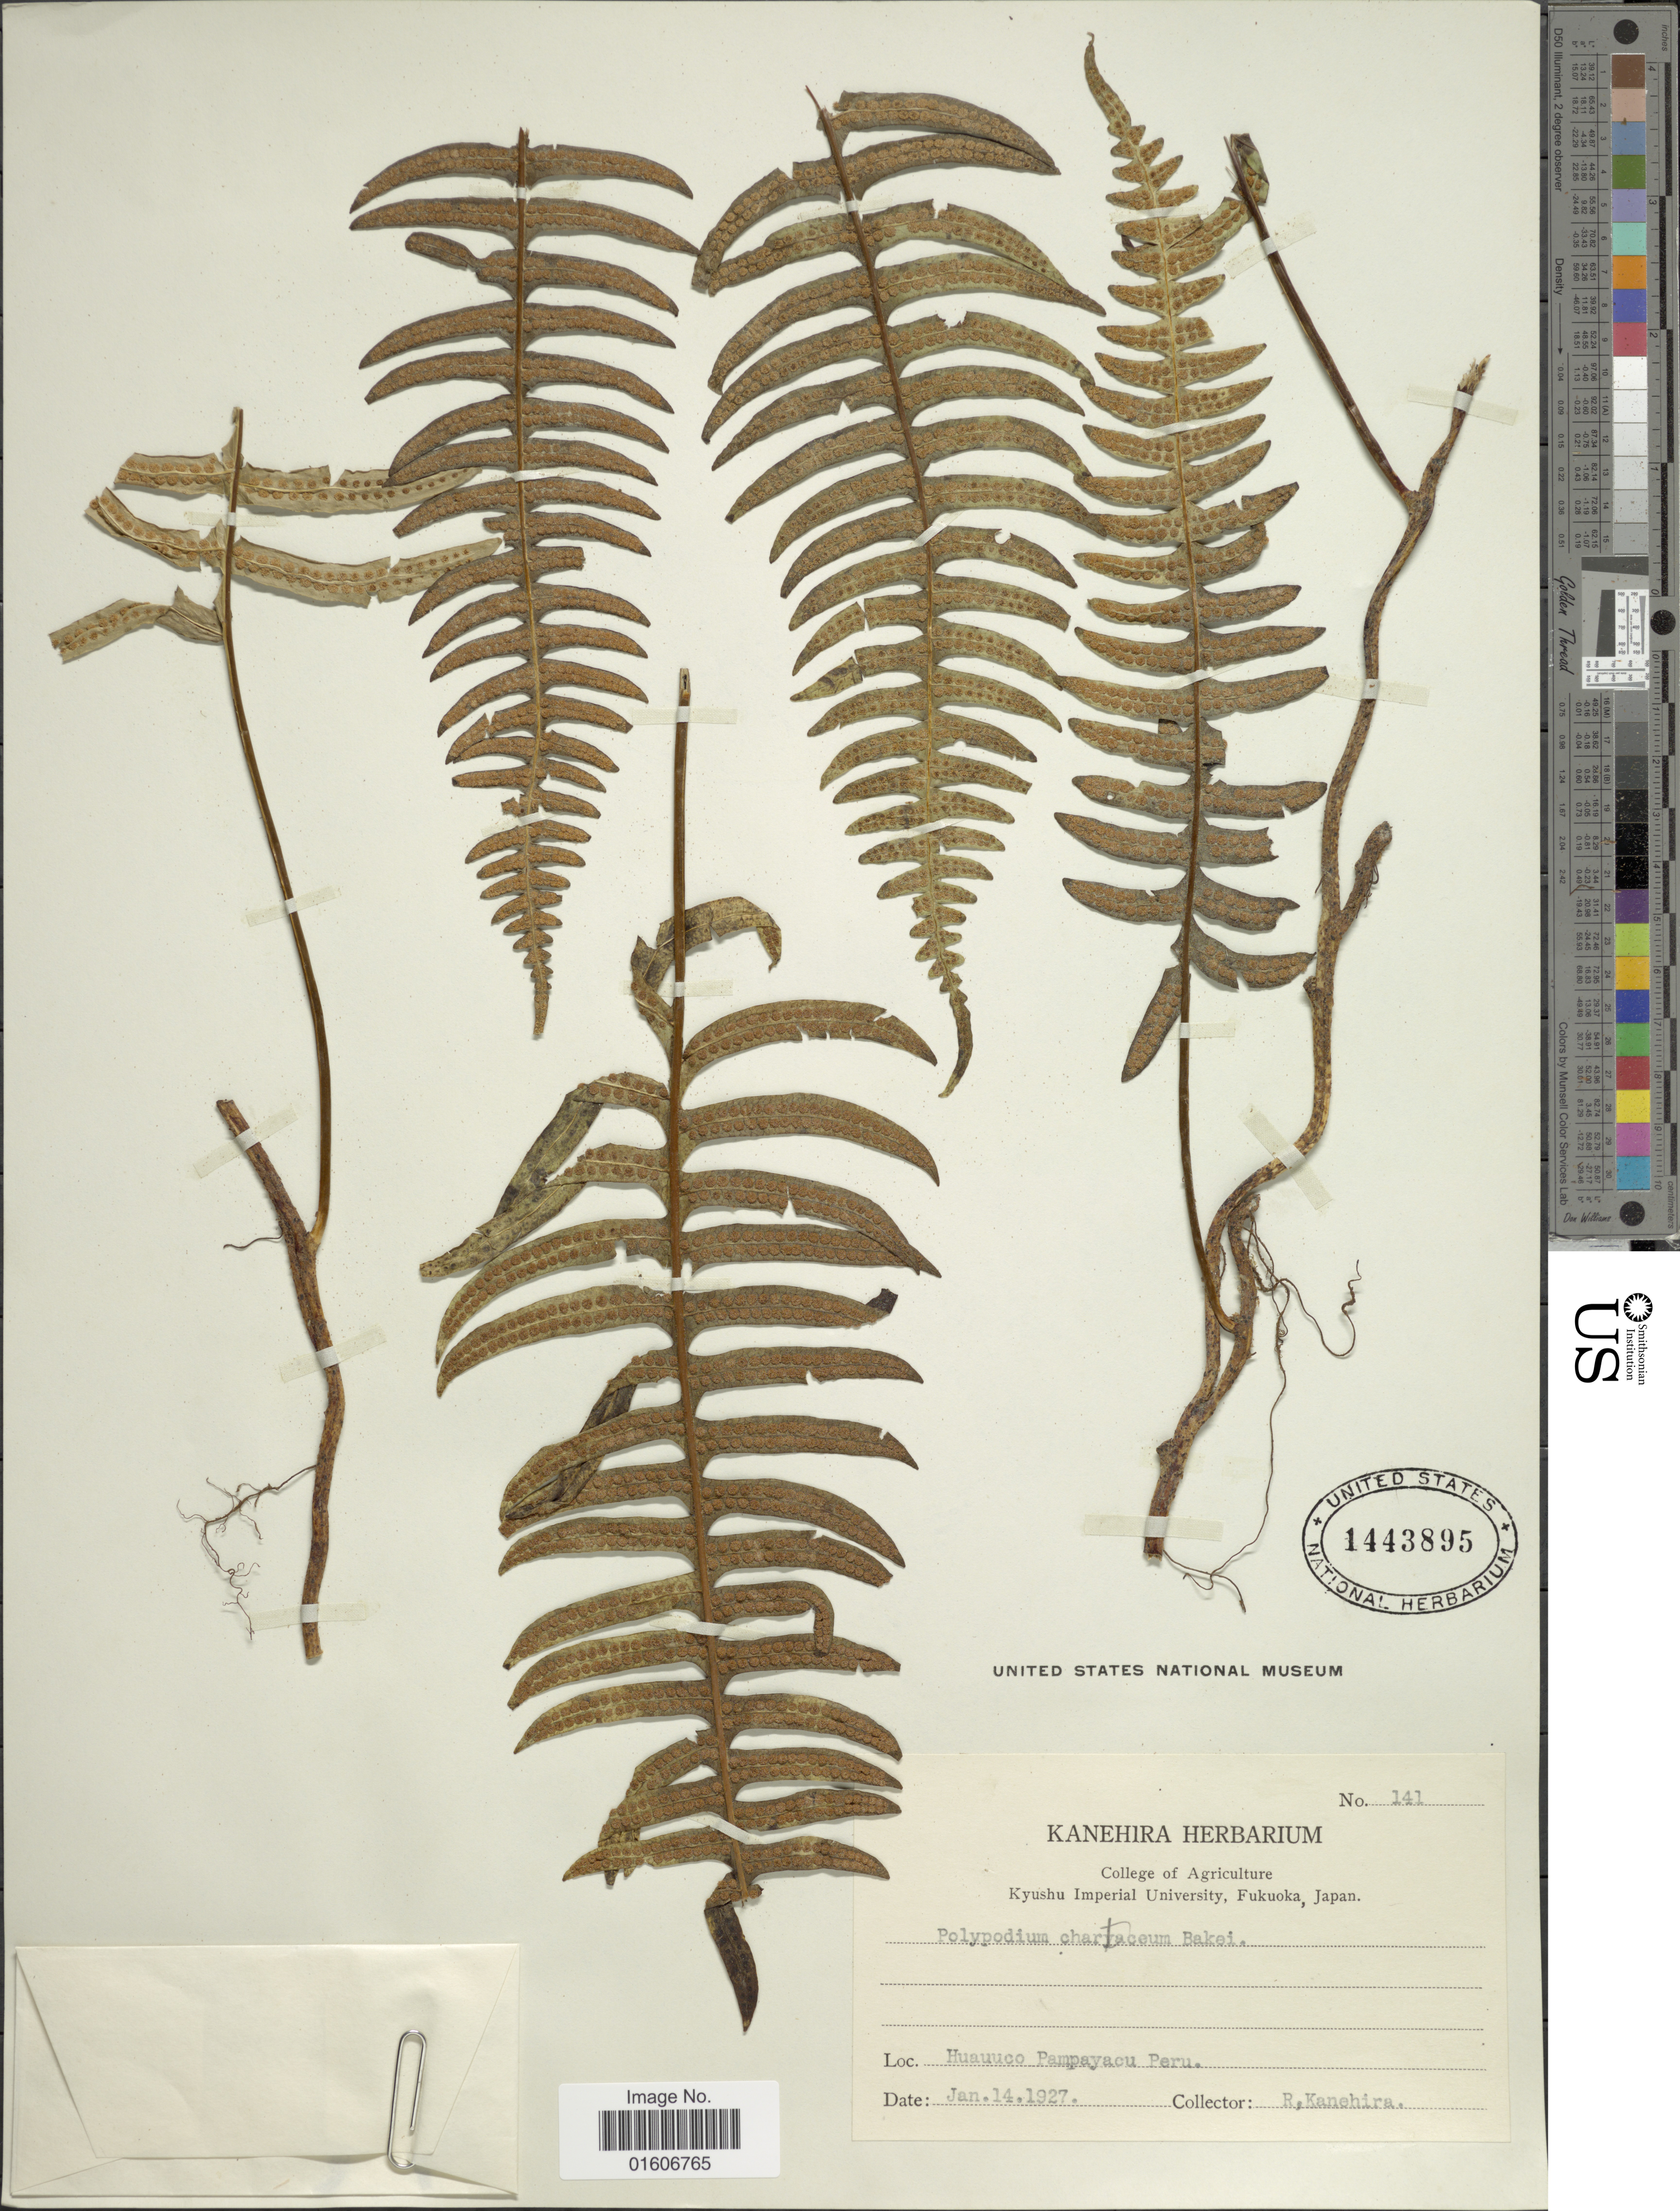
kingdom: Plantae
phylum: Tracheophyta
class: Polypodiopsida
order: Polypodiales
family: Polypodiaceae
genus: Serpocaulon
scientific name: Serpocaulon loriceum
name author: (L.) A.R. Sm.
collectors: R. Kanehira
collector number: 141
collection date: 1927-01-14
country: Peru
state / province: Huánuco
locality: Pampayacu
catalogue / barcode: US 1443895